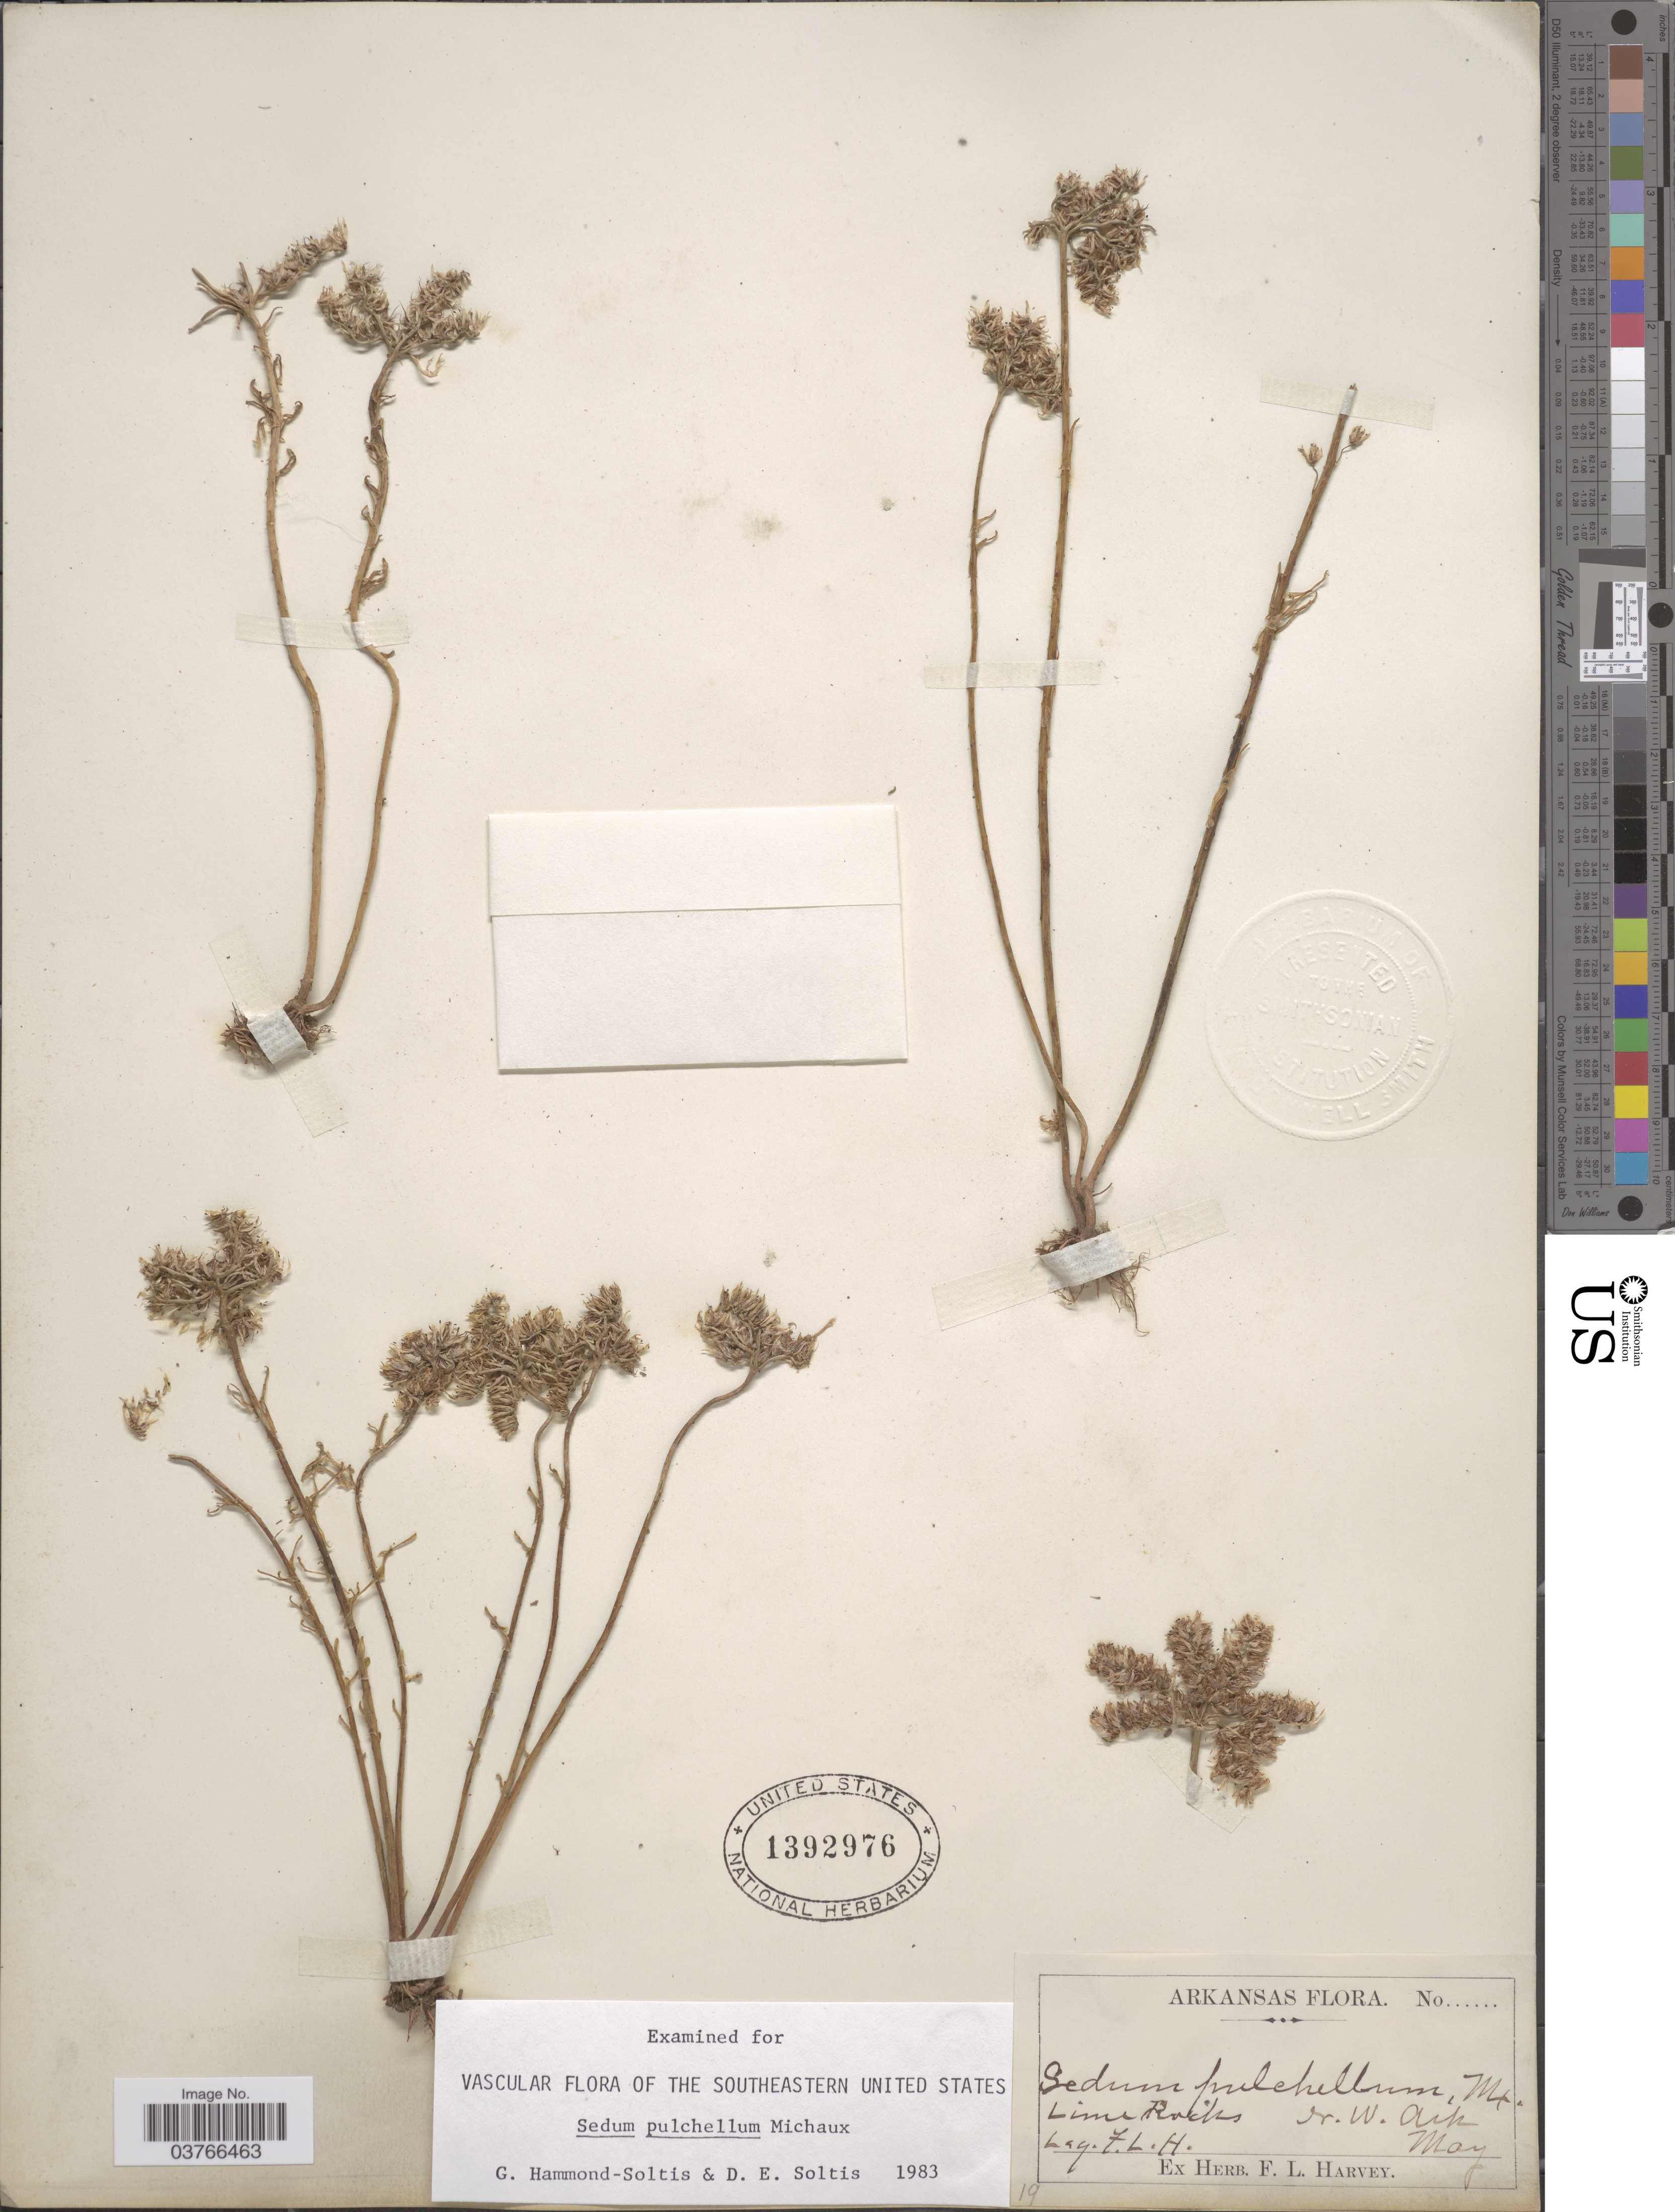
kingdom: Plantae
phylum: Tracheophyta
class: Magnoliopsida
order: Saxifragales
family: Crassulaceae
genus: Sedum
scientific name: Sedum pulchellum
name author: Michx.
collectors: F. L. Harvey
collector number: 19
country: United States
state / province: Arkansas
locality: Lime Rocks. N. W. Ark.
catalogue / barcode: US 1392976